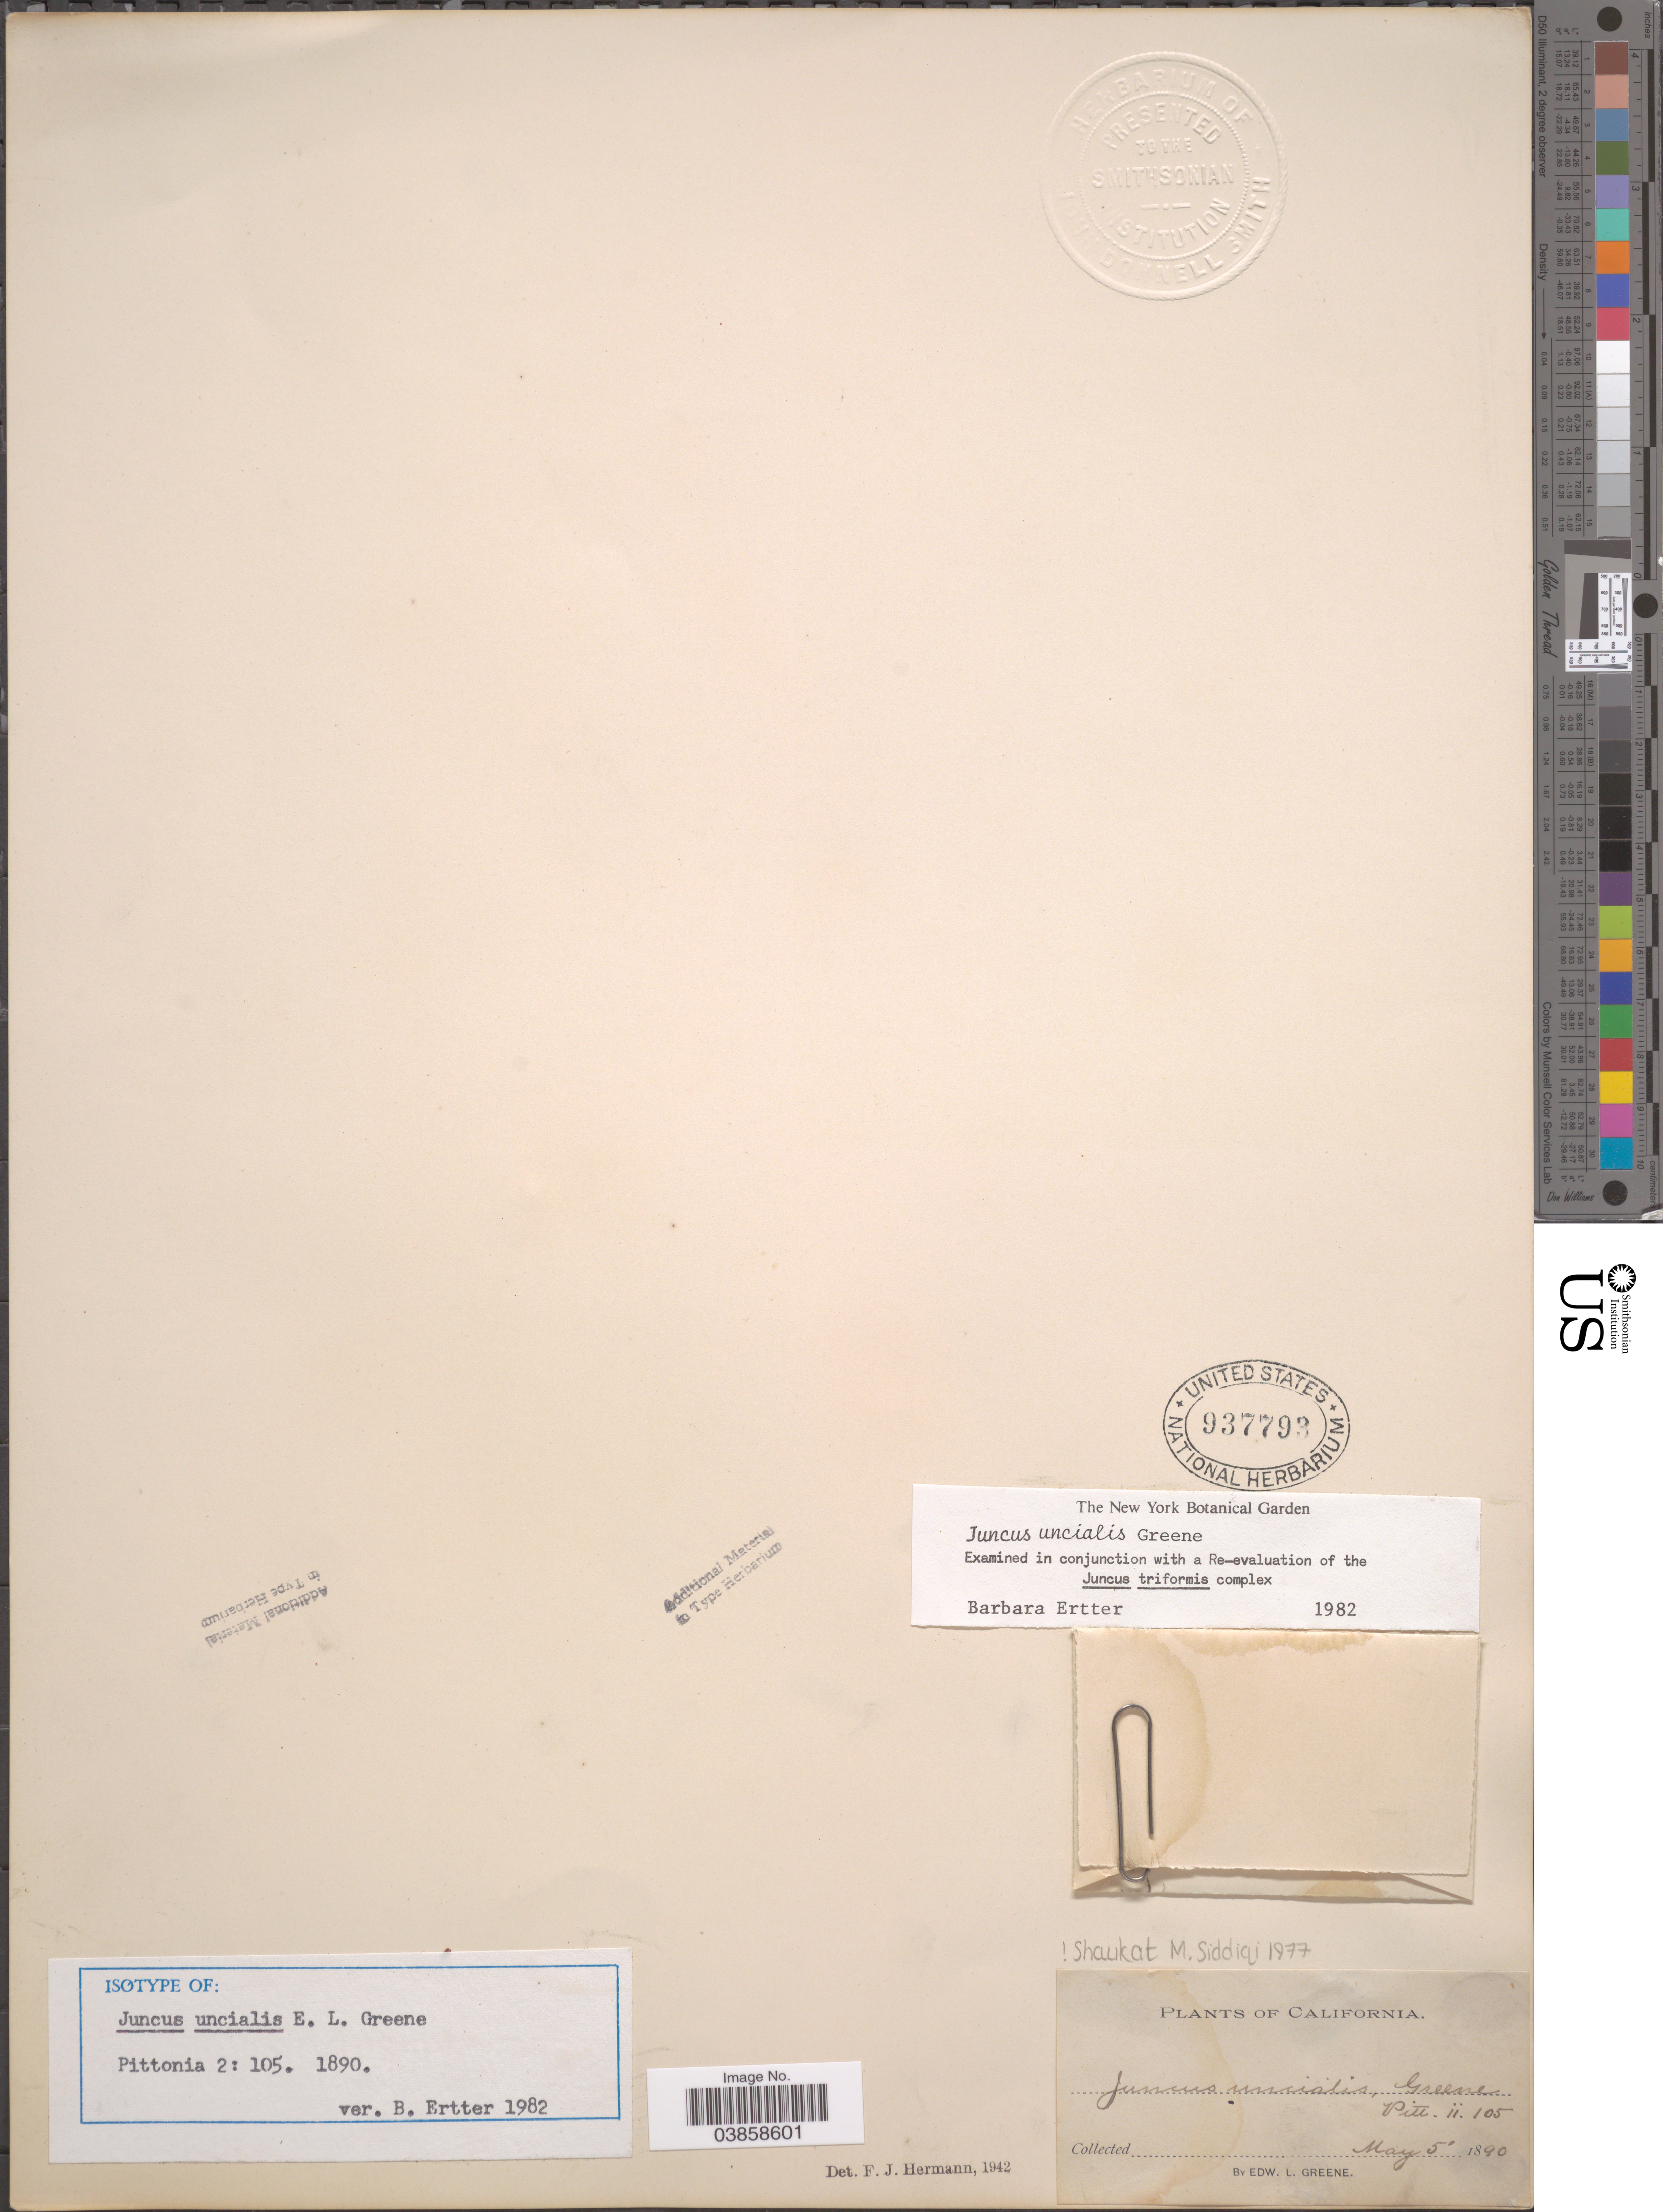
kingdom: Plantae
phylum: Tracheophyta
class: Liliopsida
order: Poales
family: Juncaceae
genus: Juncus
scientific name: Juncus uncialis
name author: Greene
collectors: E. L. Greene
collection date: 1890-05-05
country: United States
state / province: California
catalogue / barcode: US 937793